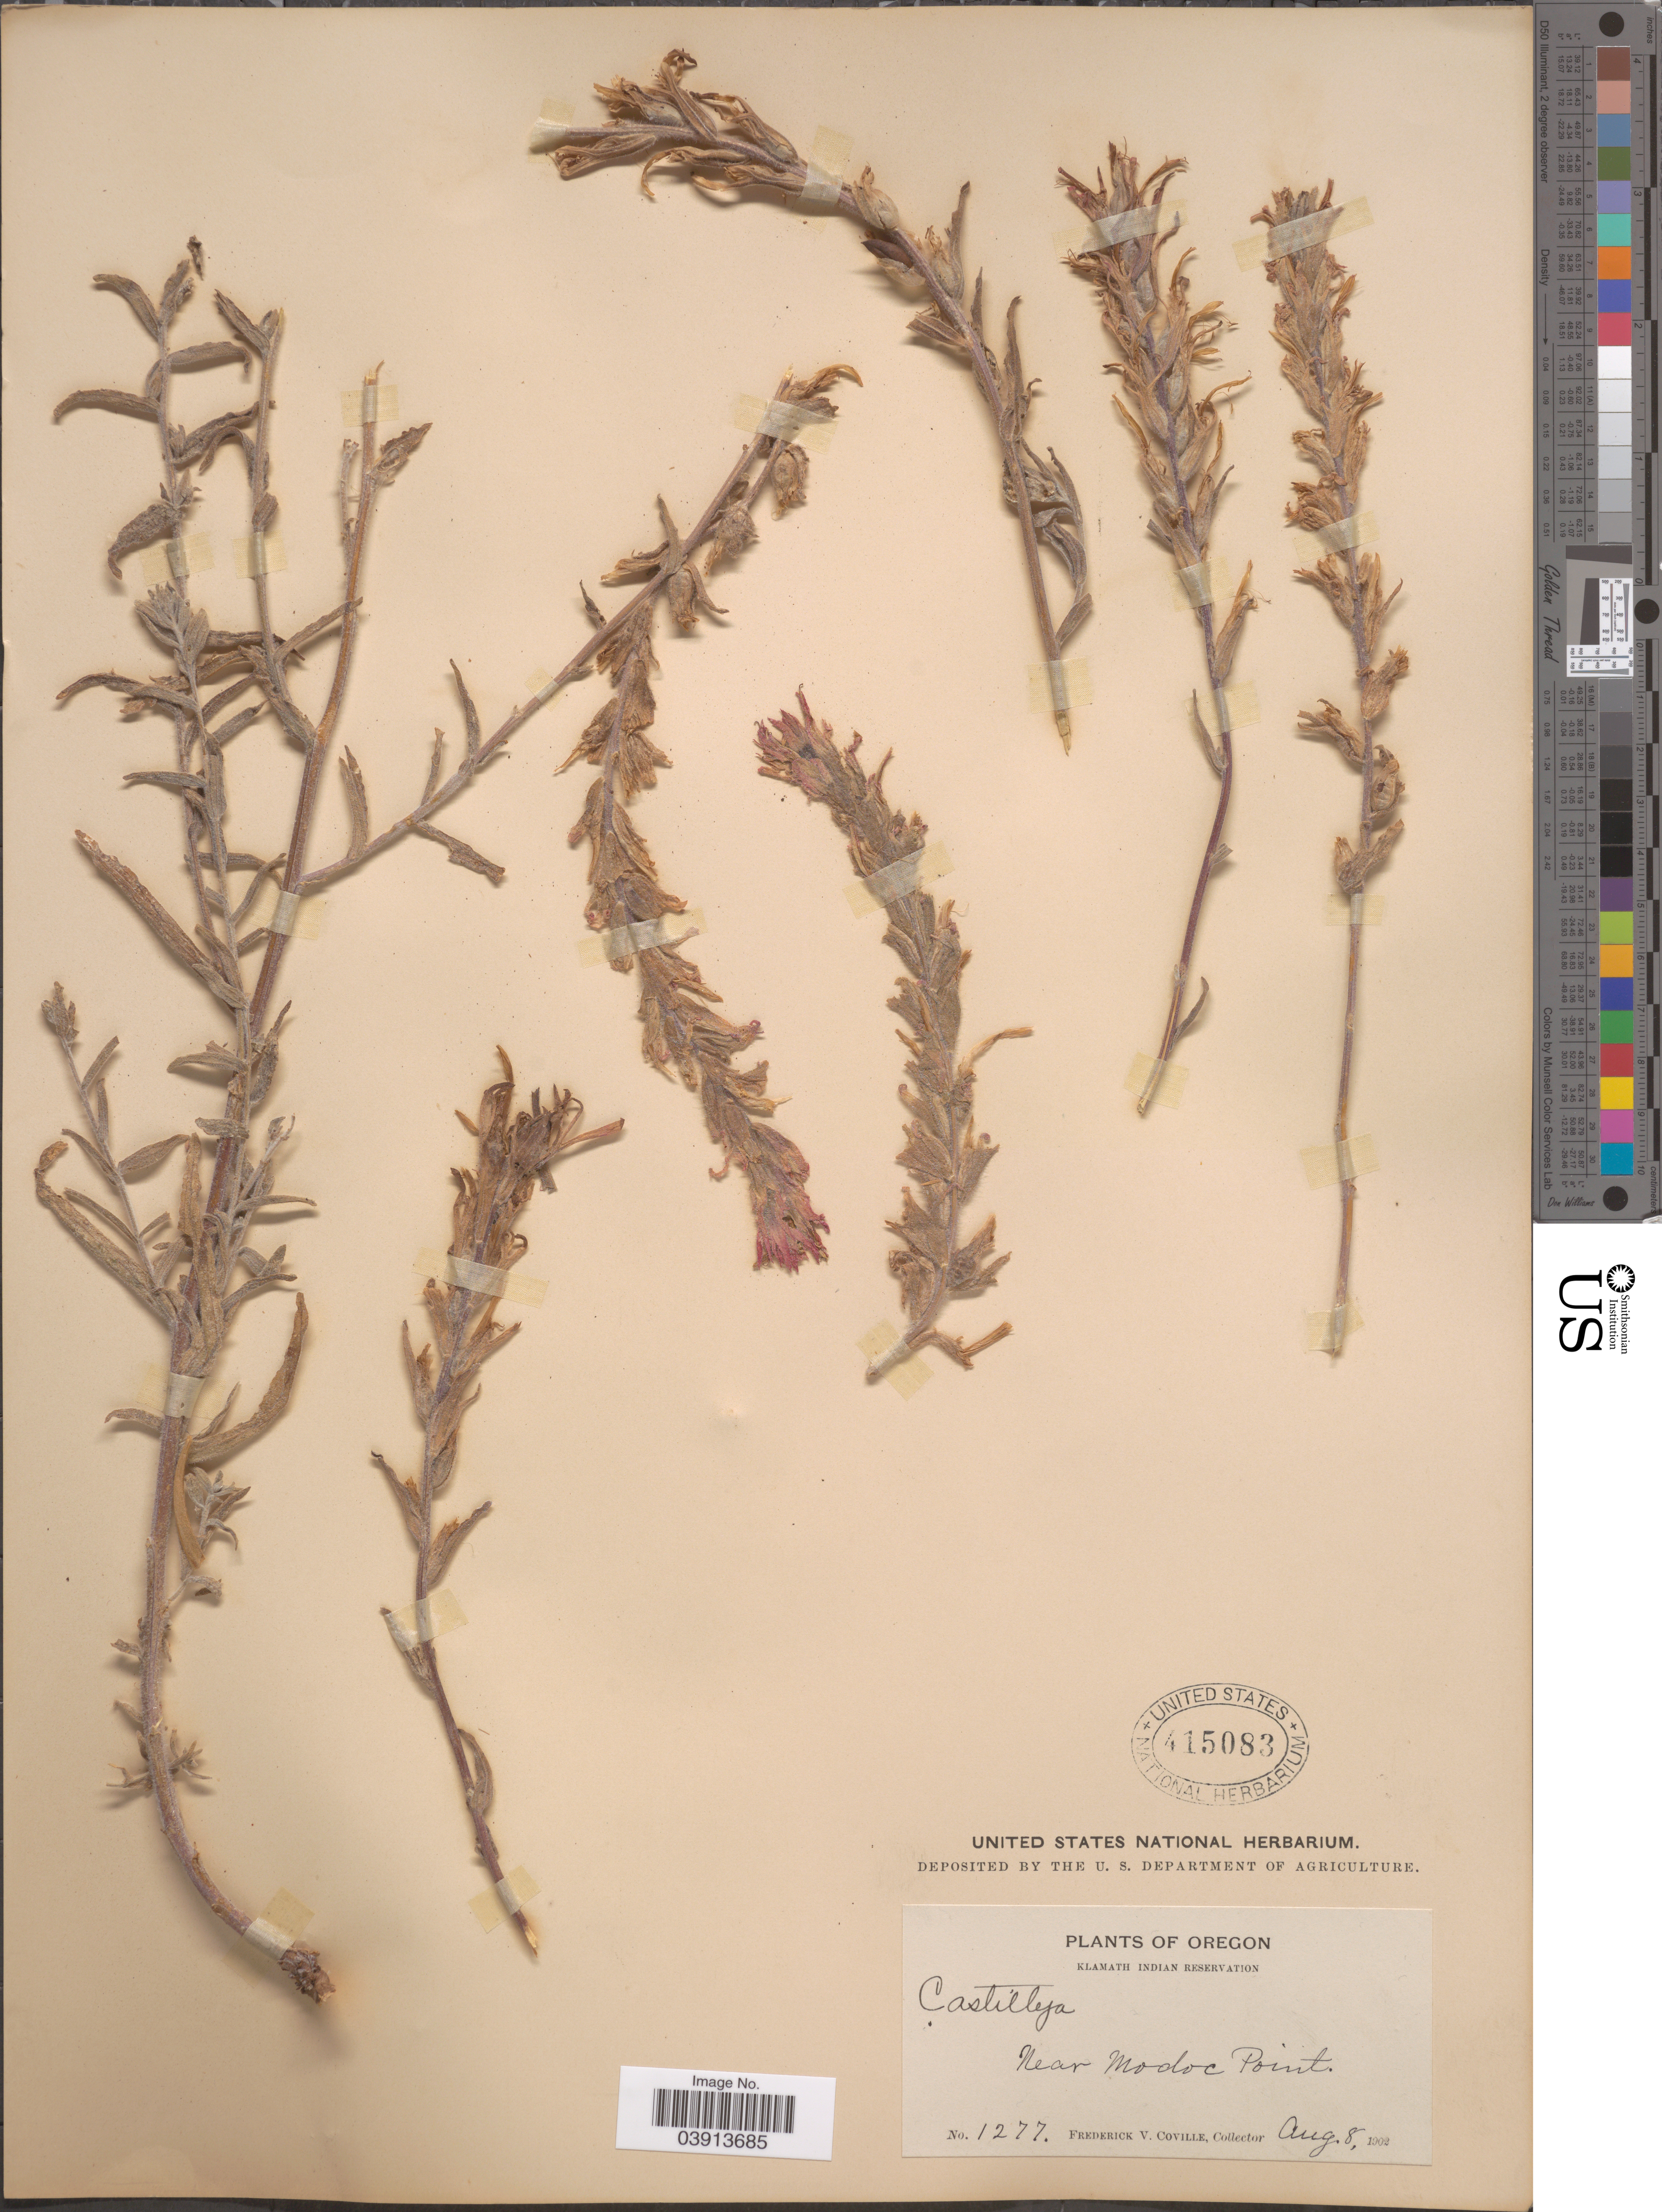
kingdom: Plantae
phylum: Tracheophyta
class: Magnoliopsida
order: Lamiales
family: Orobanchaceae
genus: Castilleja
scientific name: Castilleja pruinosa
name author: Fernald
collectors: F. V. Coville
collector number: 1277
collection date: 1902-08-08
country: United States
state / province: Oregon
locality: Klamath Indian Reservation. Near Modoc Point.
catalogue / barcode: US 415083